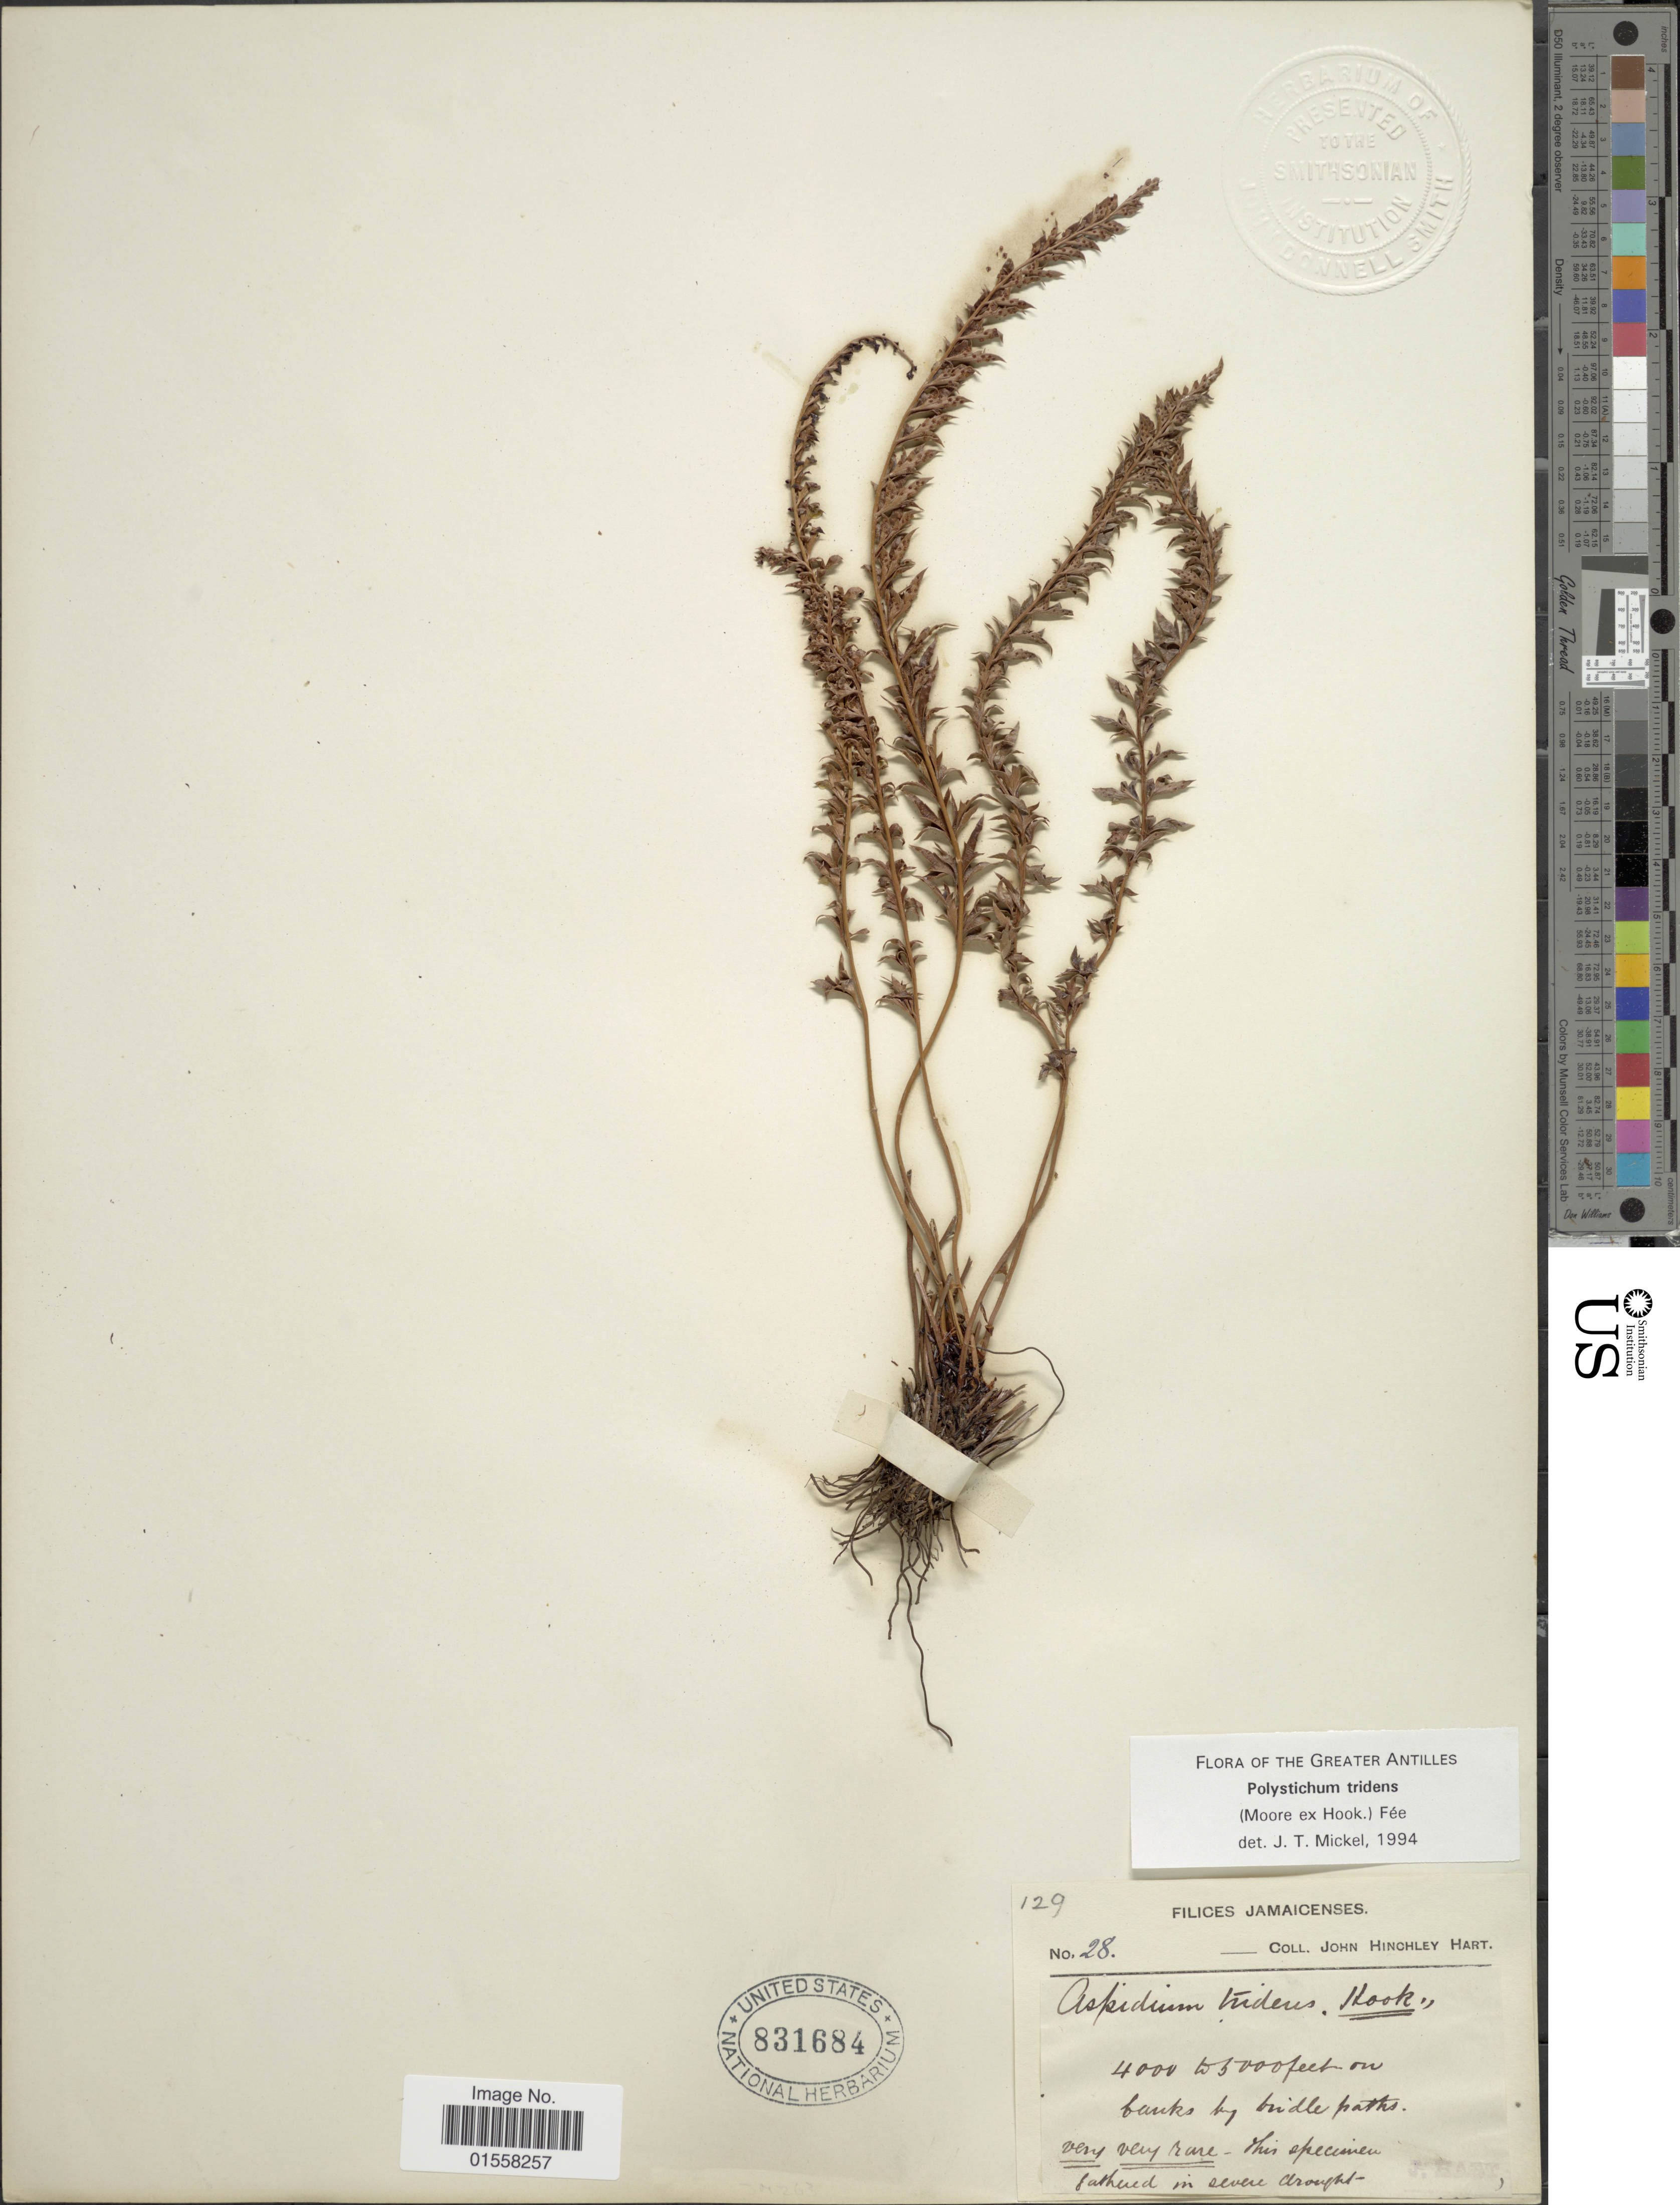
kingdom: Plantae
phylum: Tracheophyta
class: Polypodiopsida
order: Polypodiales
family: Dryopteridaceae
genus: Polystichum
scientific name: Polystichum tridens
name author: (Moore ex Hook.) Fée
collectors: J. H. Hart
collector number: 28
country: Jamaica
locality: Jamaicenes.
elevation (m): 1219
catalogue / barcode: US 831684